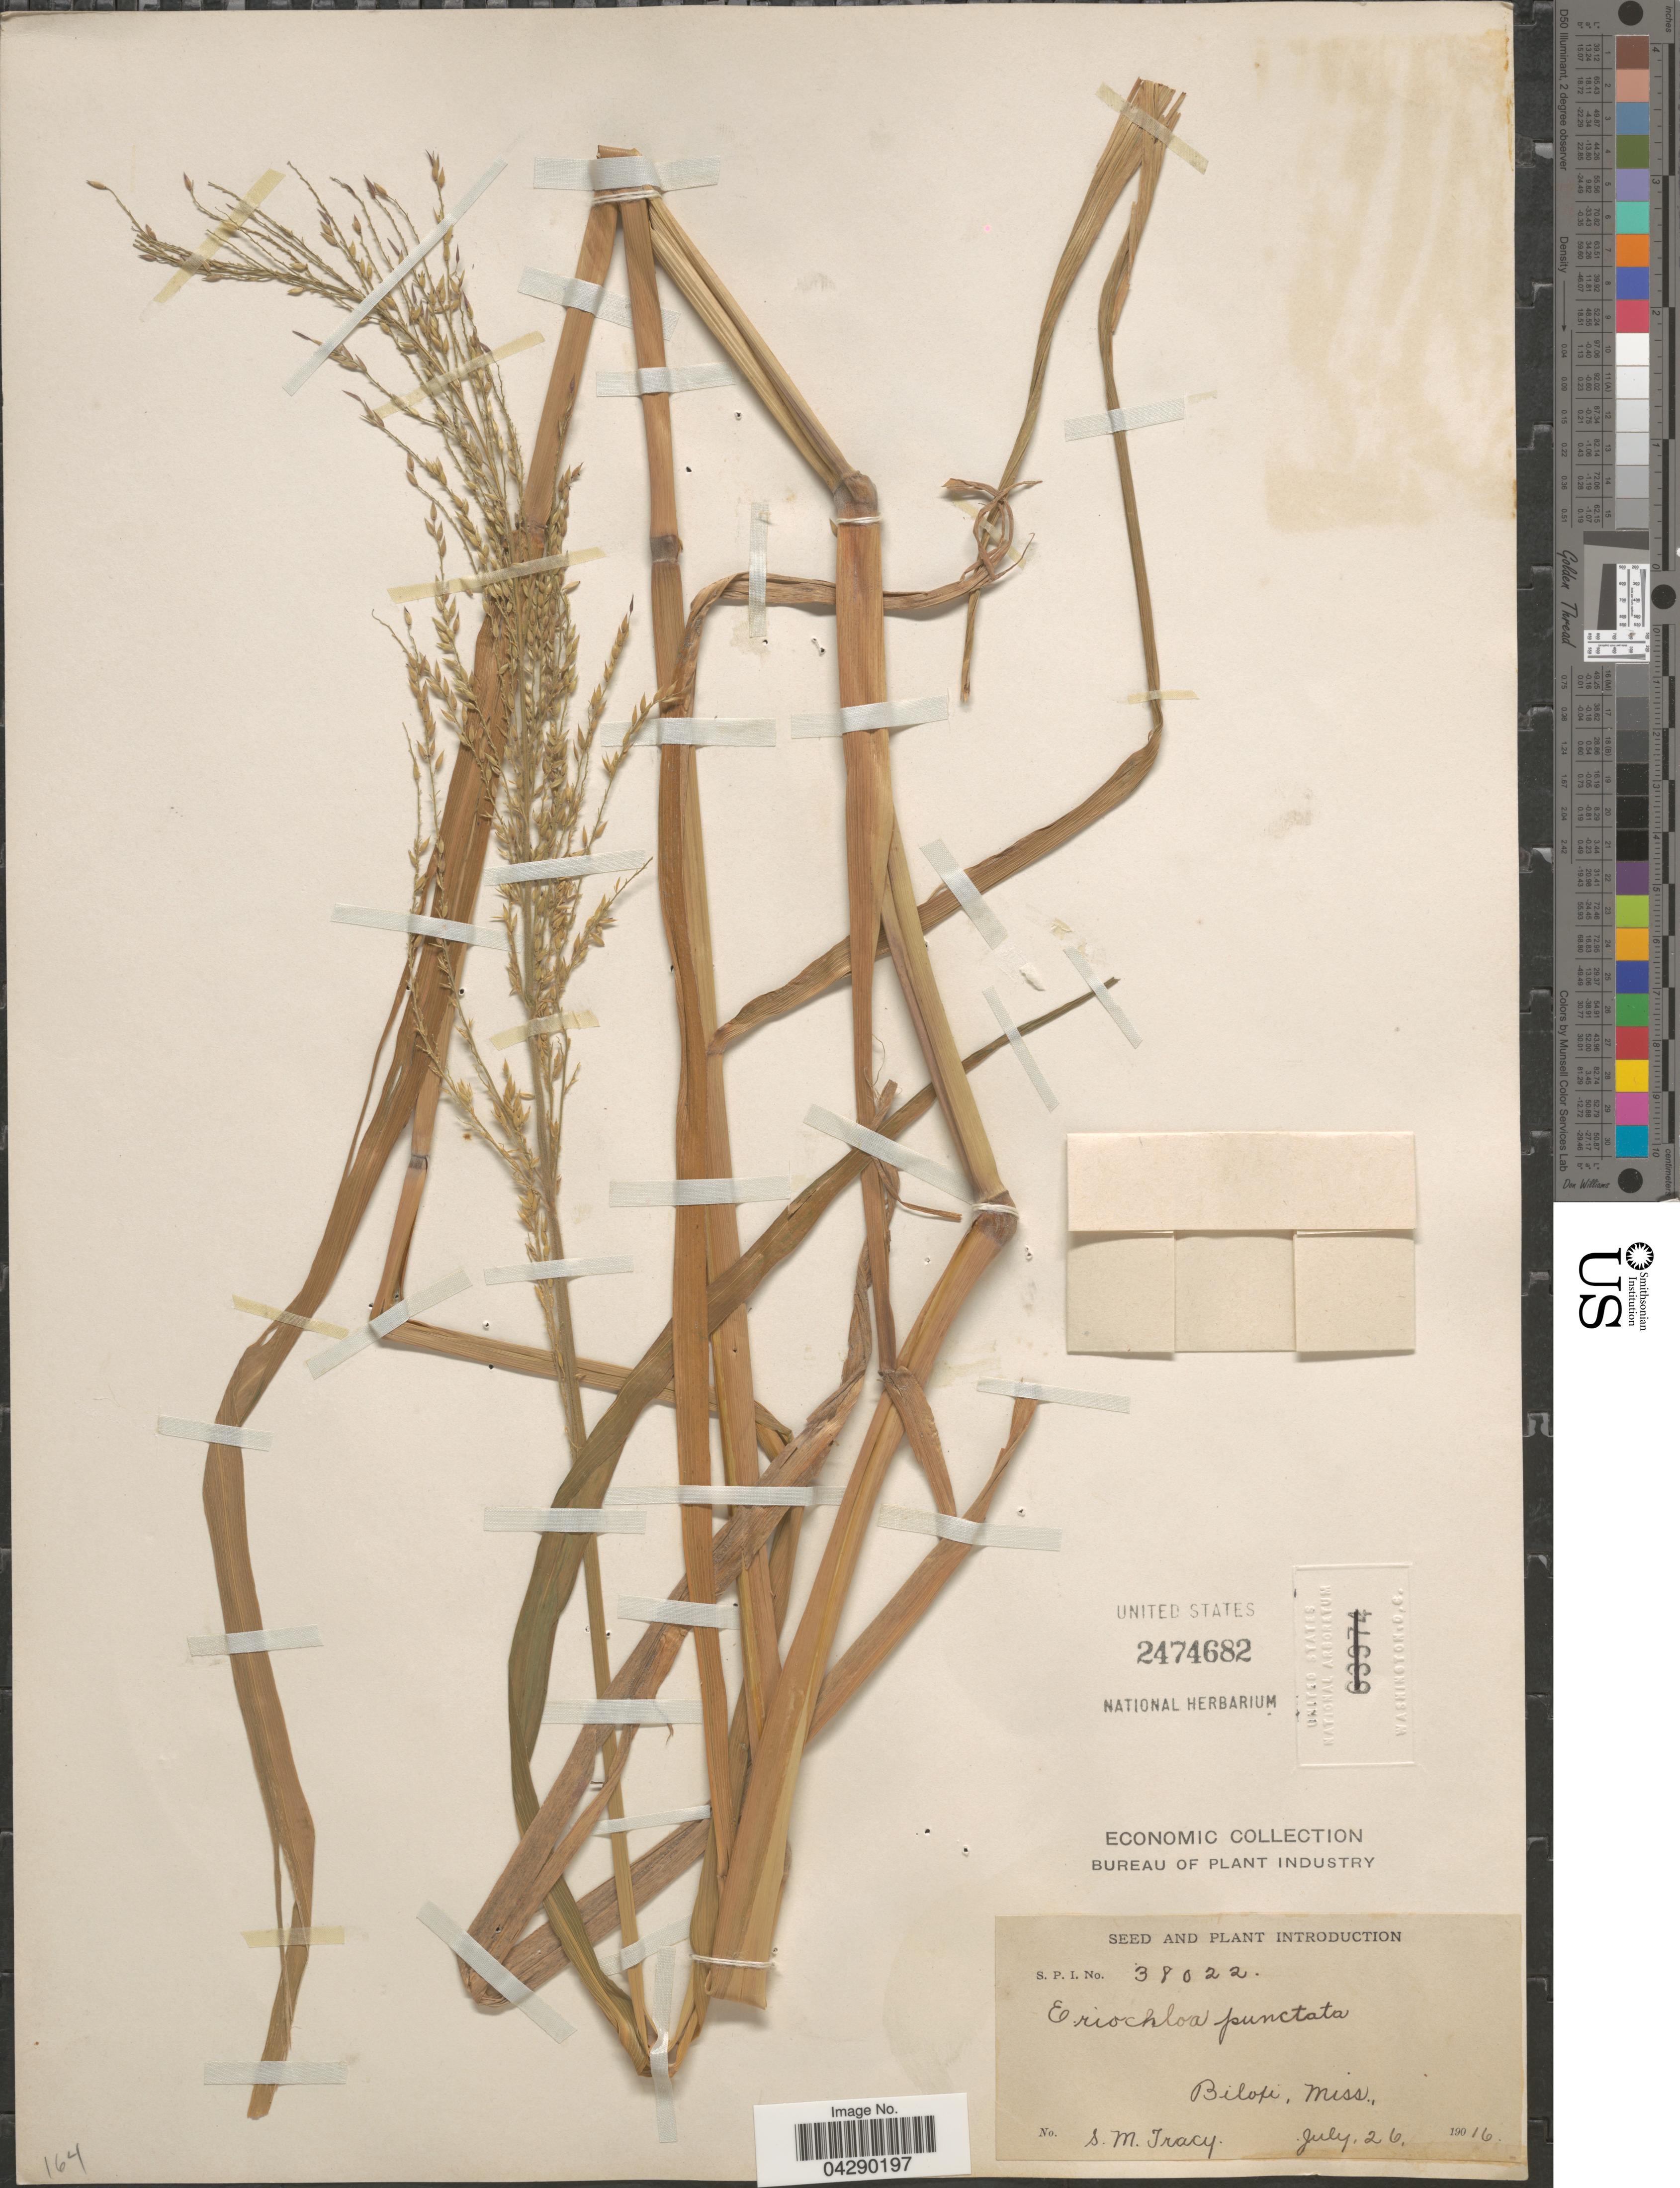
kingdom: Plantae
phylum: Tracheophyta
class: Liliopsida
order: Poales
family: Poaceae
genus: Eriochloa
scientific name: Eriochloa punctata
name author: (L.) Desv. ex Ham.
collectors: S. M. Tracy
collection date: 1916-07-26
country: United States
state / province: Mississippi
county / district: Harrison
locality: Biloxi.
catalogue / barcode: US 2474682